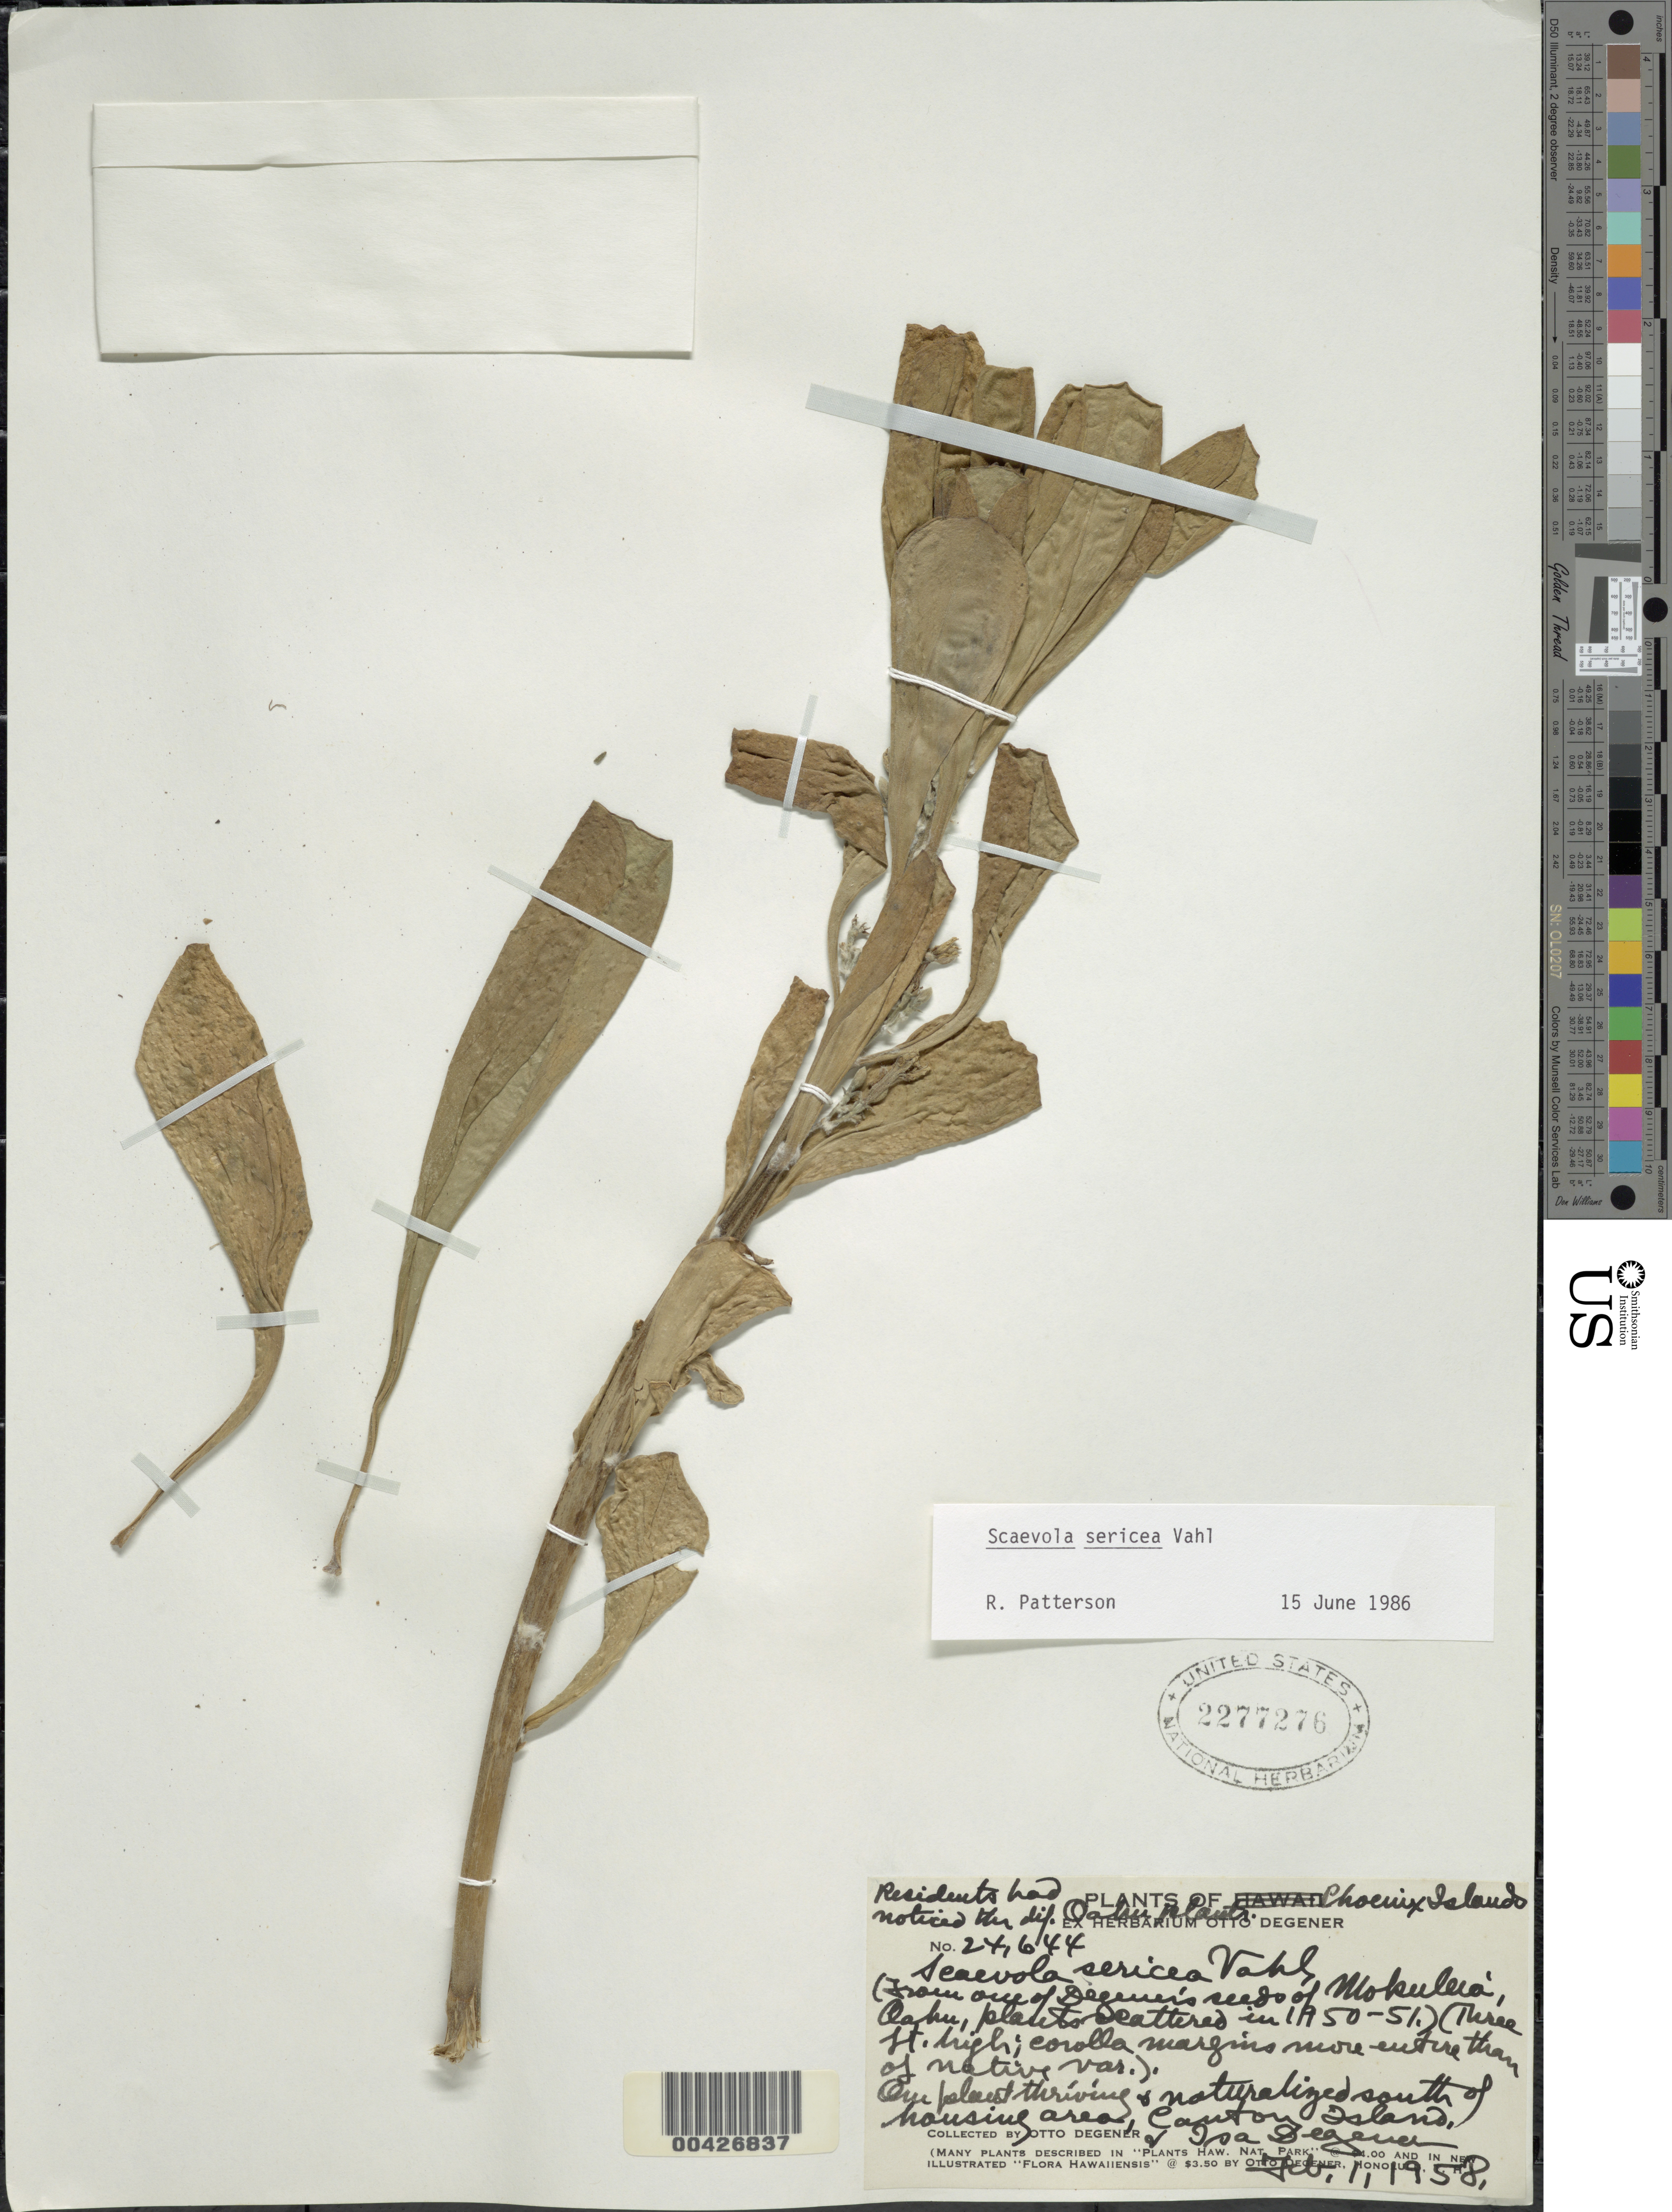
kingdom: Plantae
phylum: Tracheophyta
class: Magnoliopsida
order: Asterales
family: Goodeniaceae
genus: Scaevola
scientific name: Scaevola taccada var. taccada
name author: (Gaertn.) Roxb.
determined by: Wagner, W. L., (BOT), Smithsonian Institution - National Museum of Natural History (UNITED STATES)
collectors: O. Degener & I. Degener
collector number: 24644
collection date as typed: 1 Feb 1958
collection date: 1958-02-01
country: Kiribati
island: Kanton [Canton] Atoll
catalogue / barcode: US 2277276